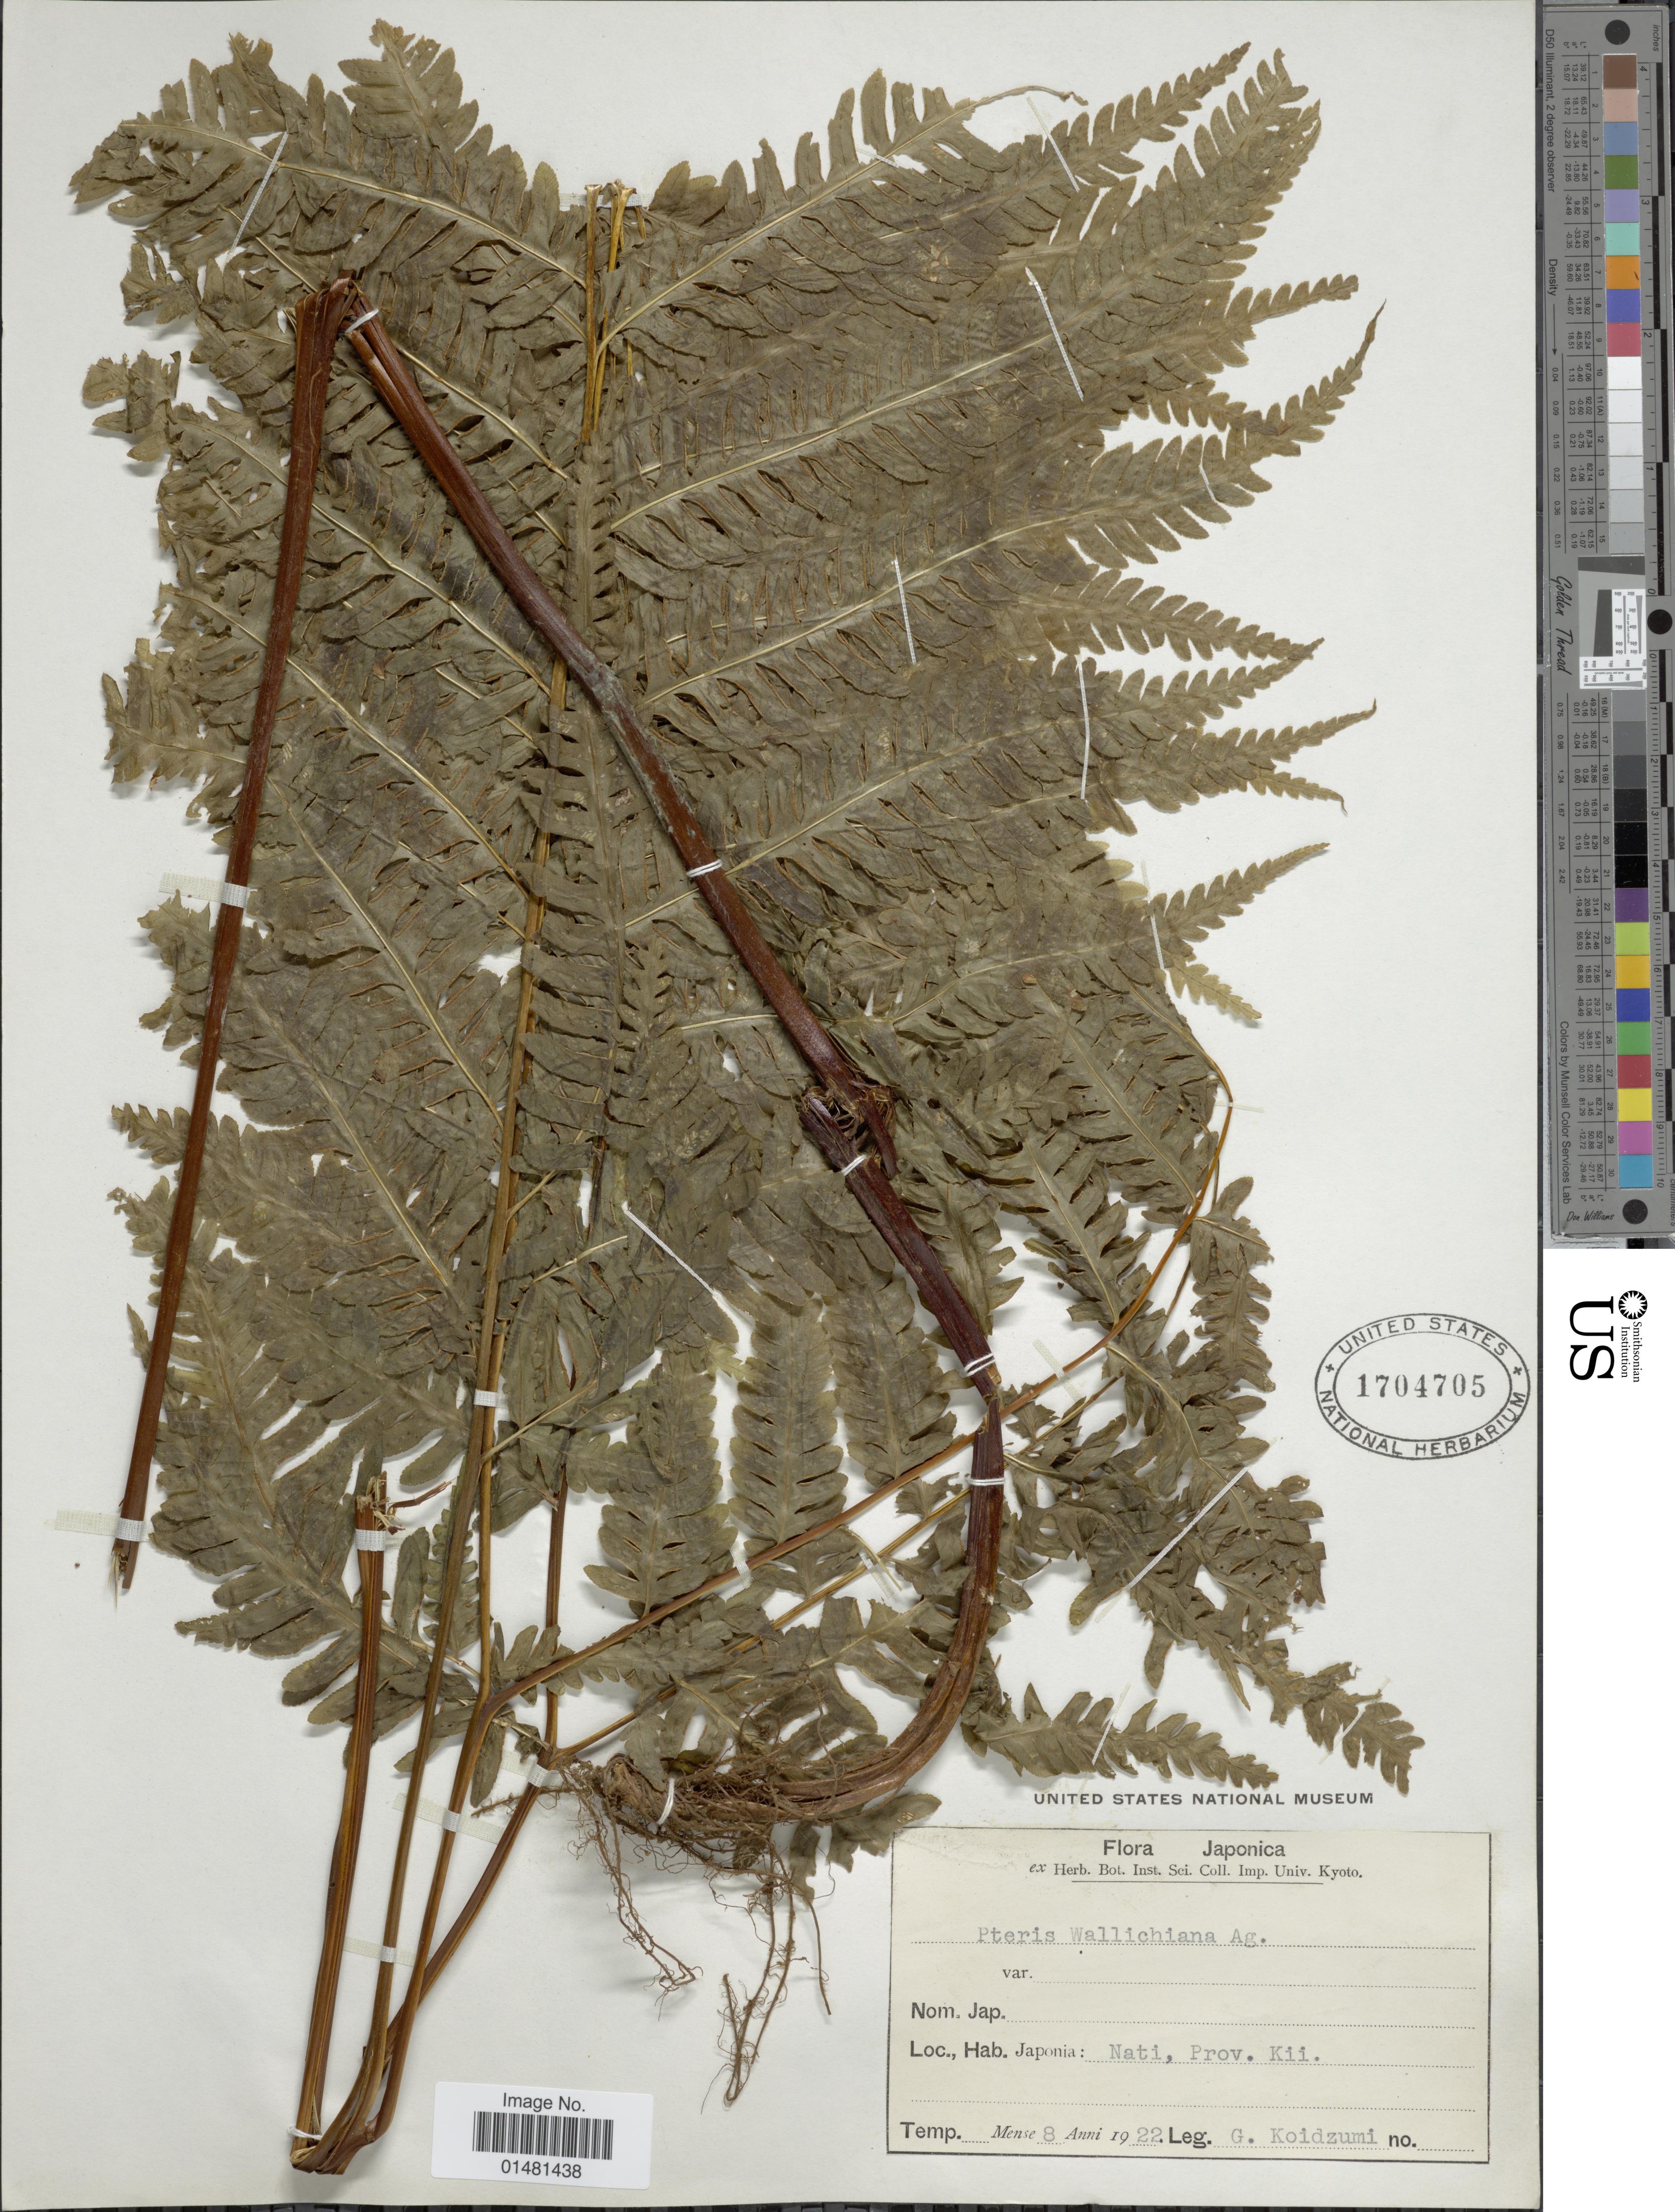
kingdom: Plantae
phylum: Tracheophyta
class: Polypodiopsida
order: Polypodiales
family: Pteridaceae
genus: Pteris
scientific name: Pteris wallichiana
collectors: G. Koidzumi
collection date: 1922-08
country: Japan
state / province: Wakayama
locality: Nati, Prov. Kii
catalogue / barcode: US 1704705